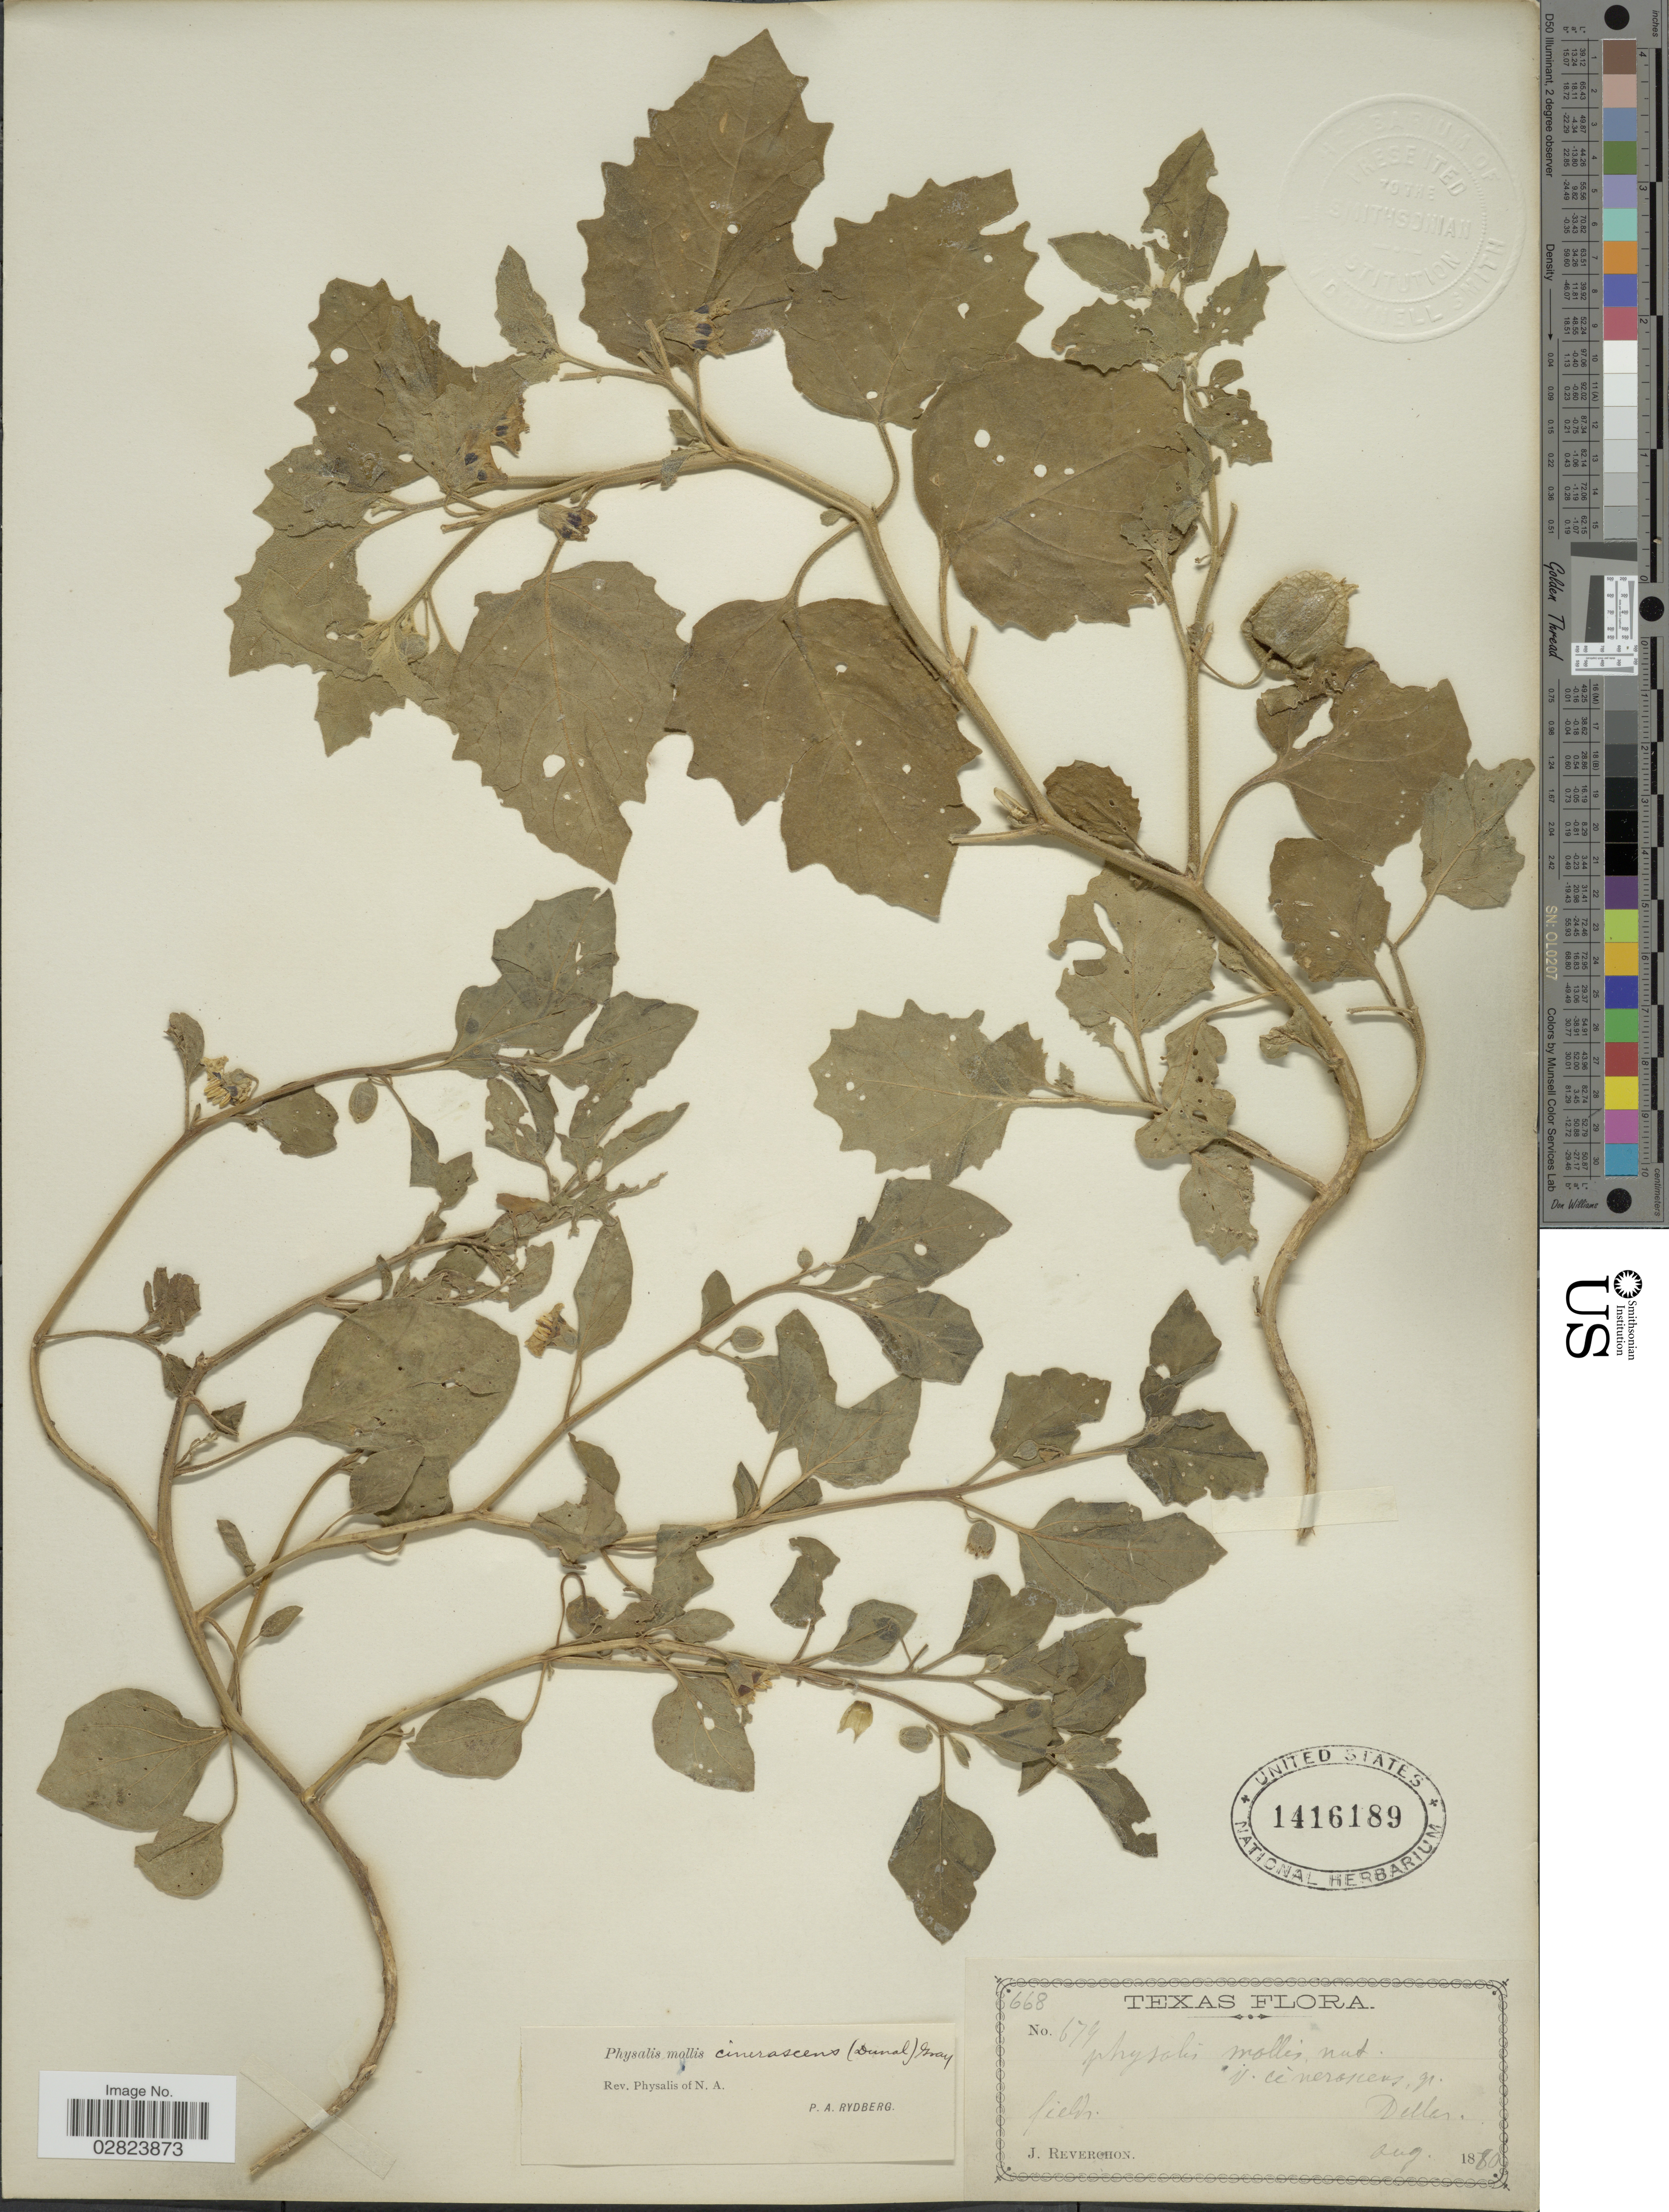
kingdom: Plantae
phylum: Tracheophyta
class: Magnoliopsida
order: Solanales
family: Solanaceae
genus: Physalis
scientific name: Physalis mollis var. cinerascens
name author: (Dunal) A. Gray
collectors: J. Reverchon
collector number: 679/668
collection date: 1880-08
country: United States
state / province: Texas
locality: Dallas.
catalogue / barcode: US 1416189